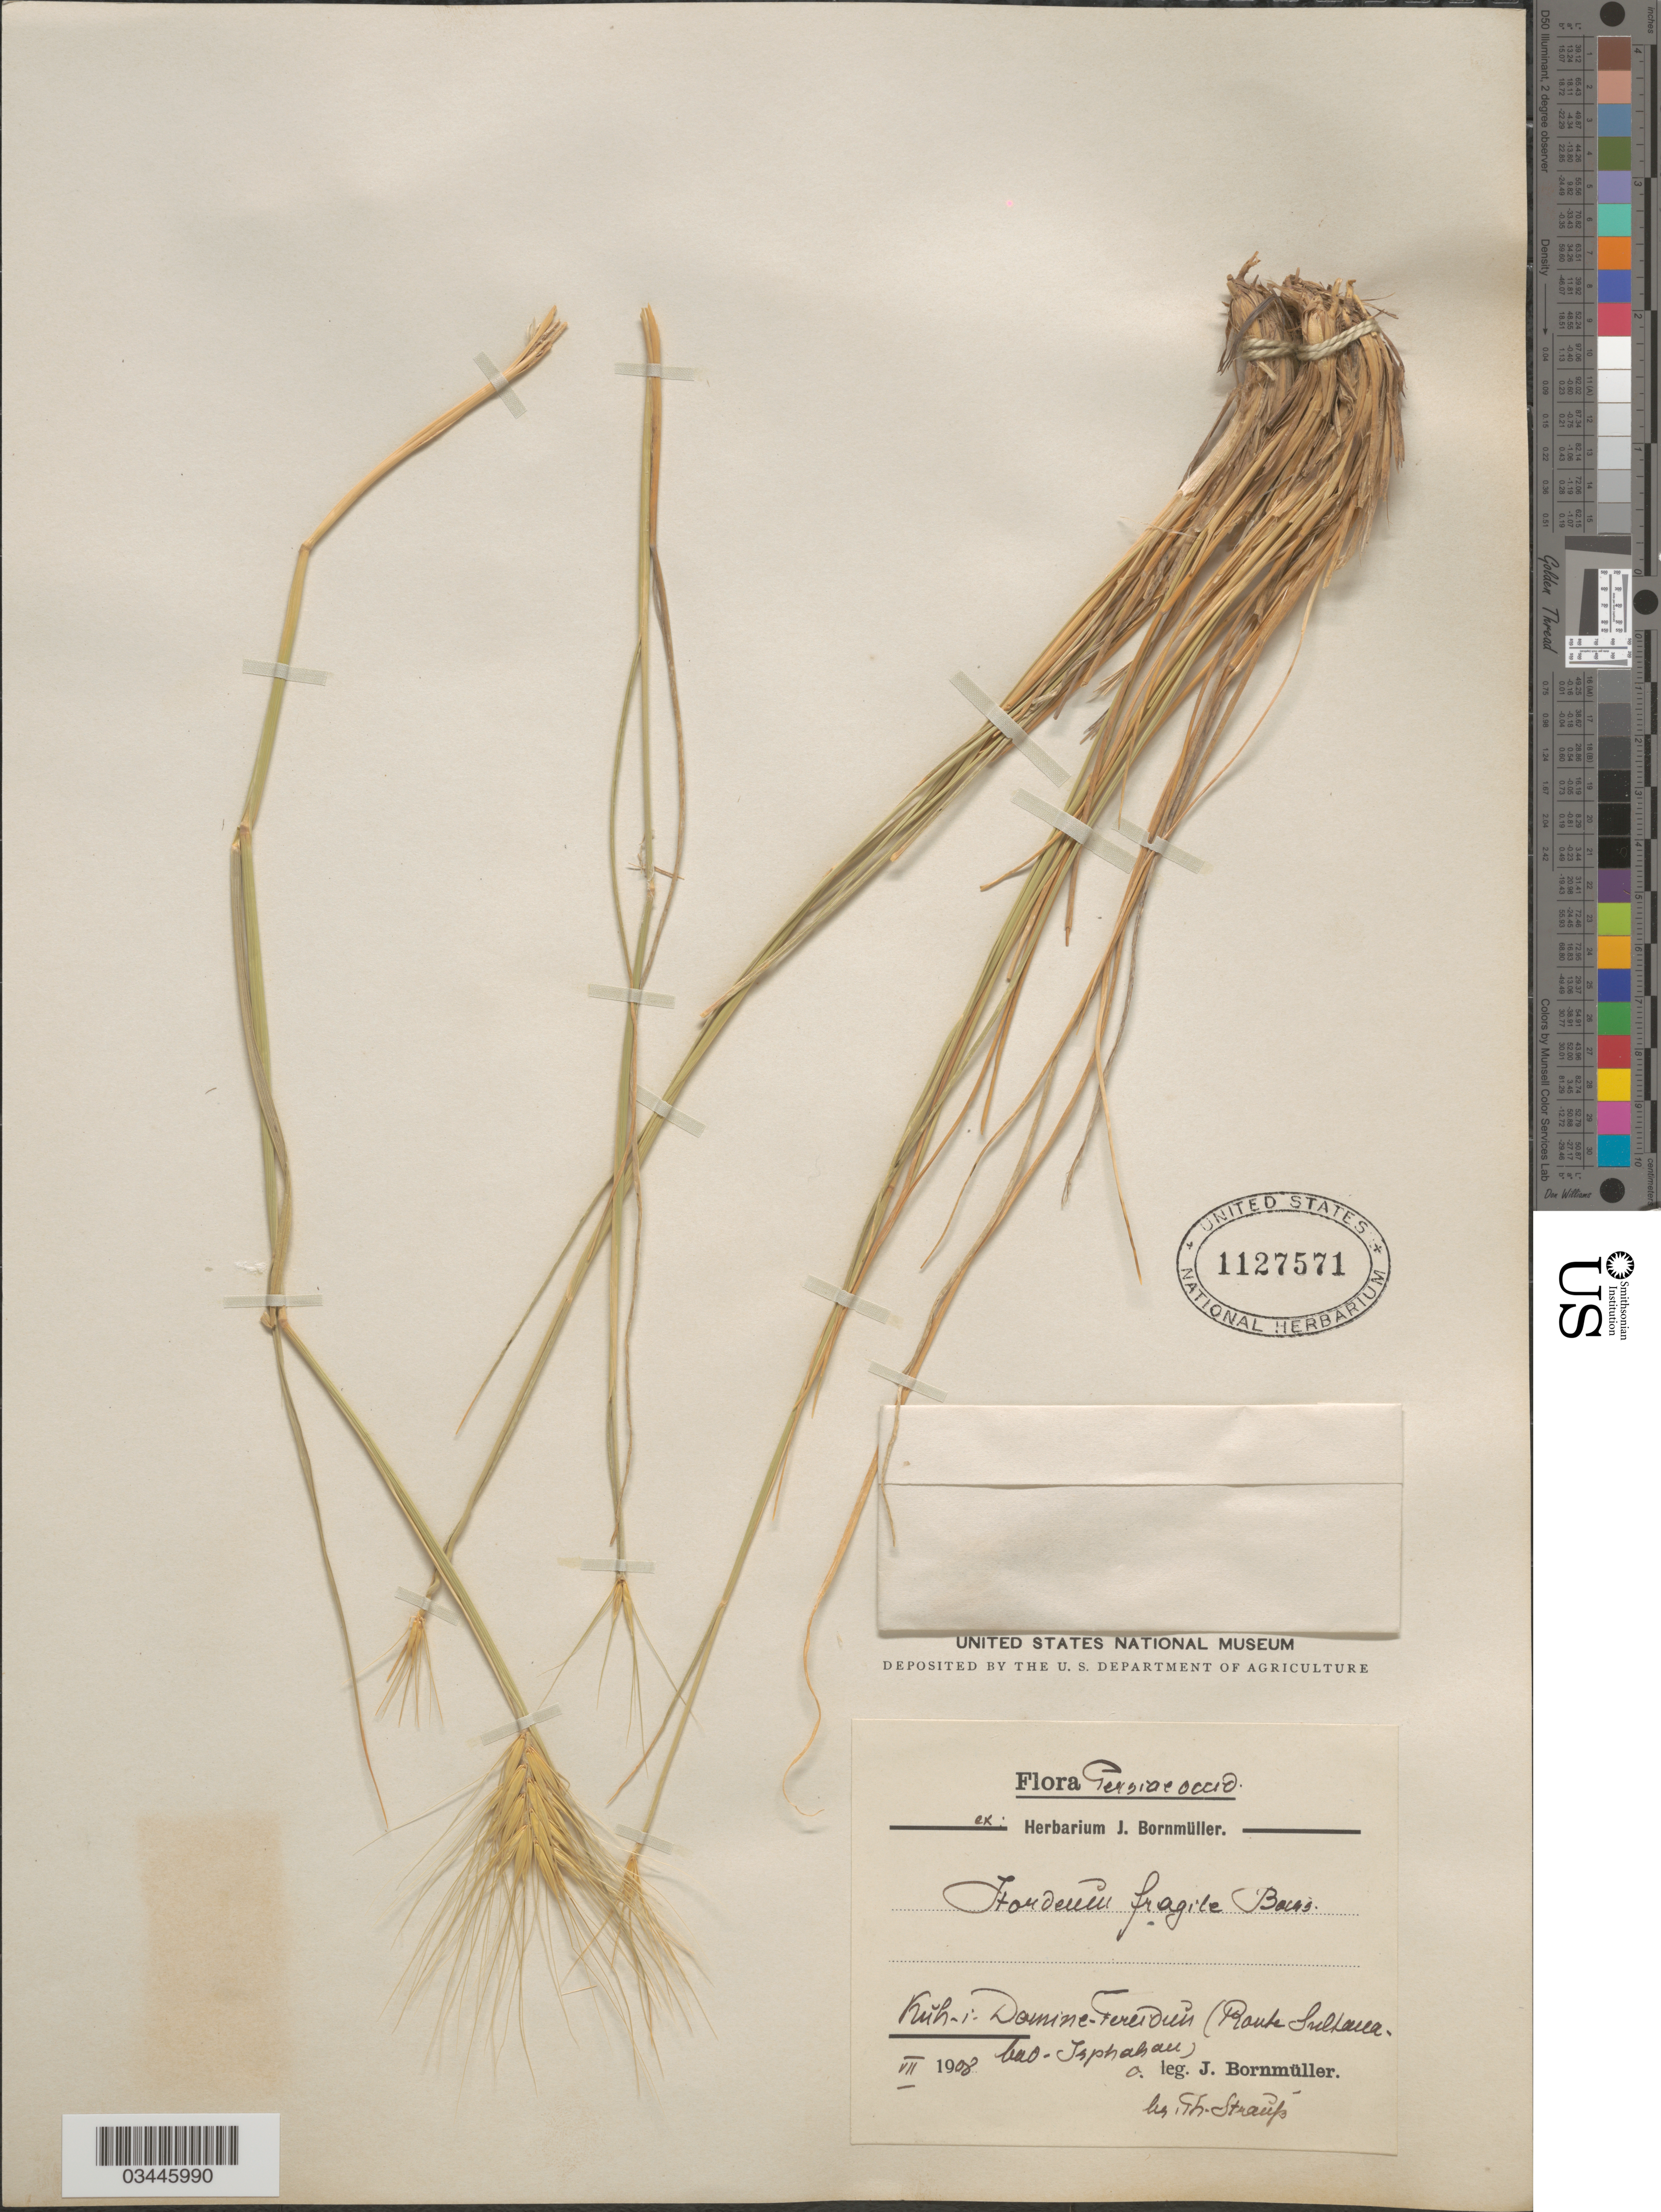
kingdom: Plantae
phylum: Tracheophyta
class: Liliopsida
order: Poales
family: Poaceae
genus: Psathyrostachys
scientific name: Psathyrostachys fragilis subsp. fragilis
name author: (Boiss.) Nevski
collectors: J. Bornmüller & T. Strauss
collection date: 1908-07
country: Iran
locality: Persiae occid. Kŭh-i- Damine-Fereidŭn (Route Sultanabad-Isphahan).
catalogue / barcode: US 1127571